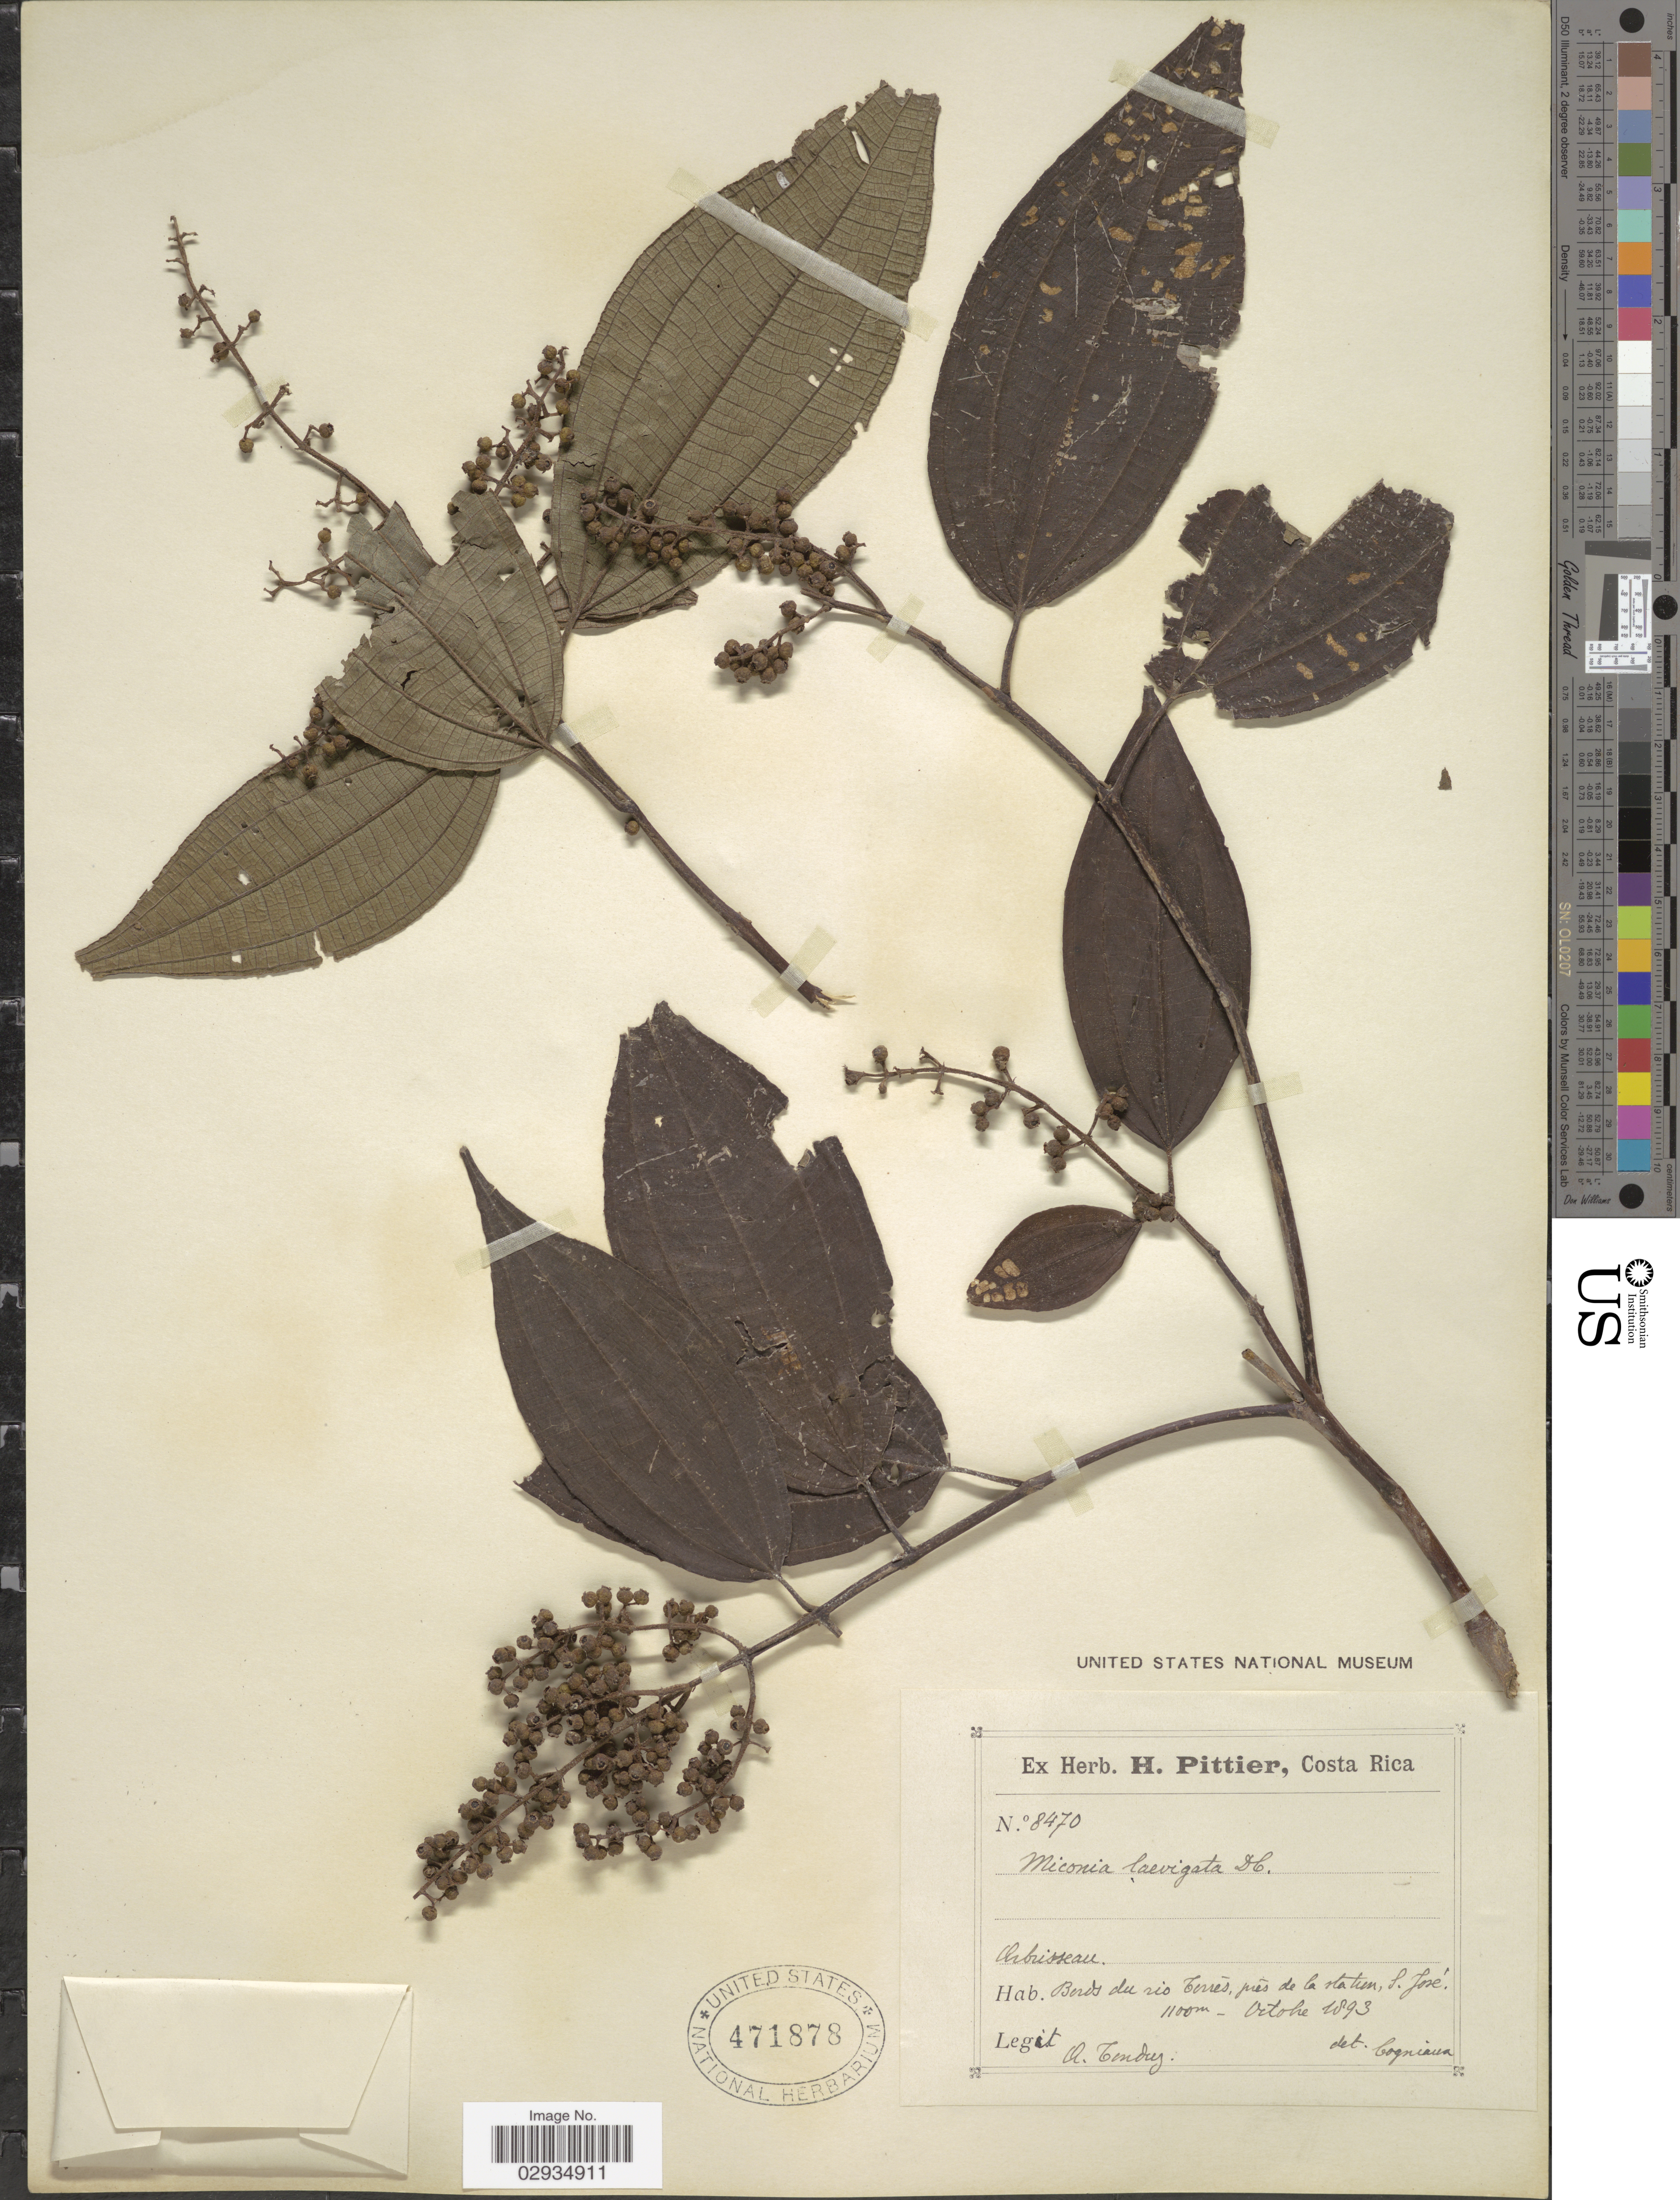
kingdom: Plantae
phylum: Tracheophyta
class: Magnoliopsida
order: Myrtales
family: Melastomataceae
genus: Miconia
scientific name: Miconia laevigata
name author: (L.) D. Don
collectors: A. Tonduz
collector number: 8470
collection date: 1893-10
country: Costa Rica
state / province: San José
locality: Bords du rio Torrés près la station de la station, S. José.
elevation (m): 1100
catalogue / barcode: US 471878